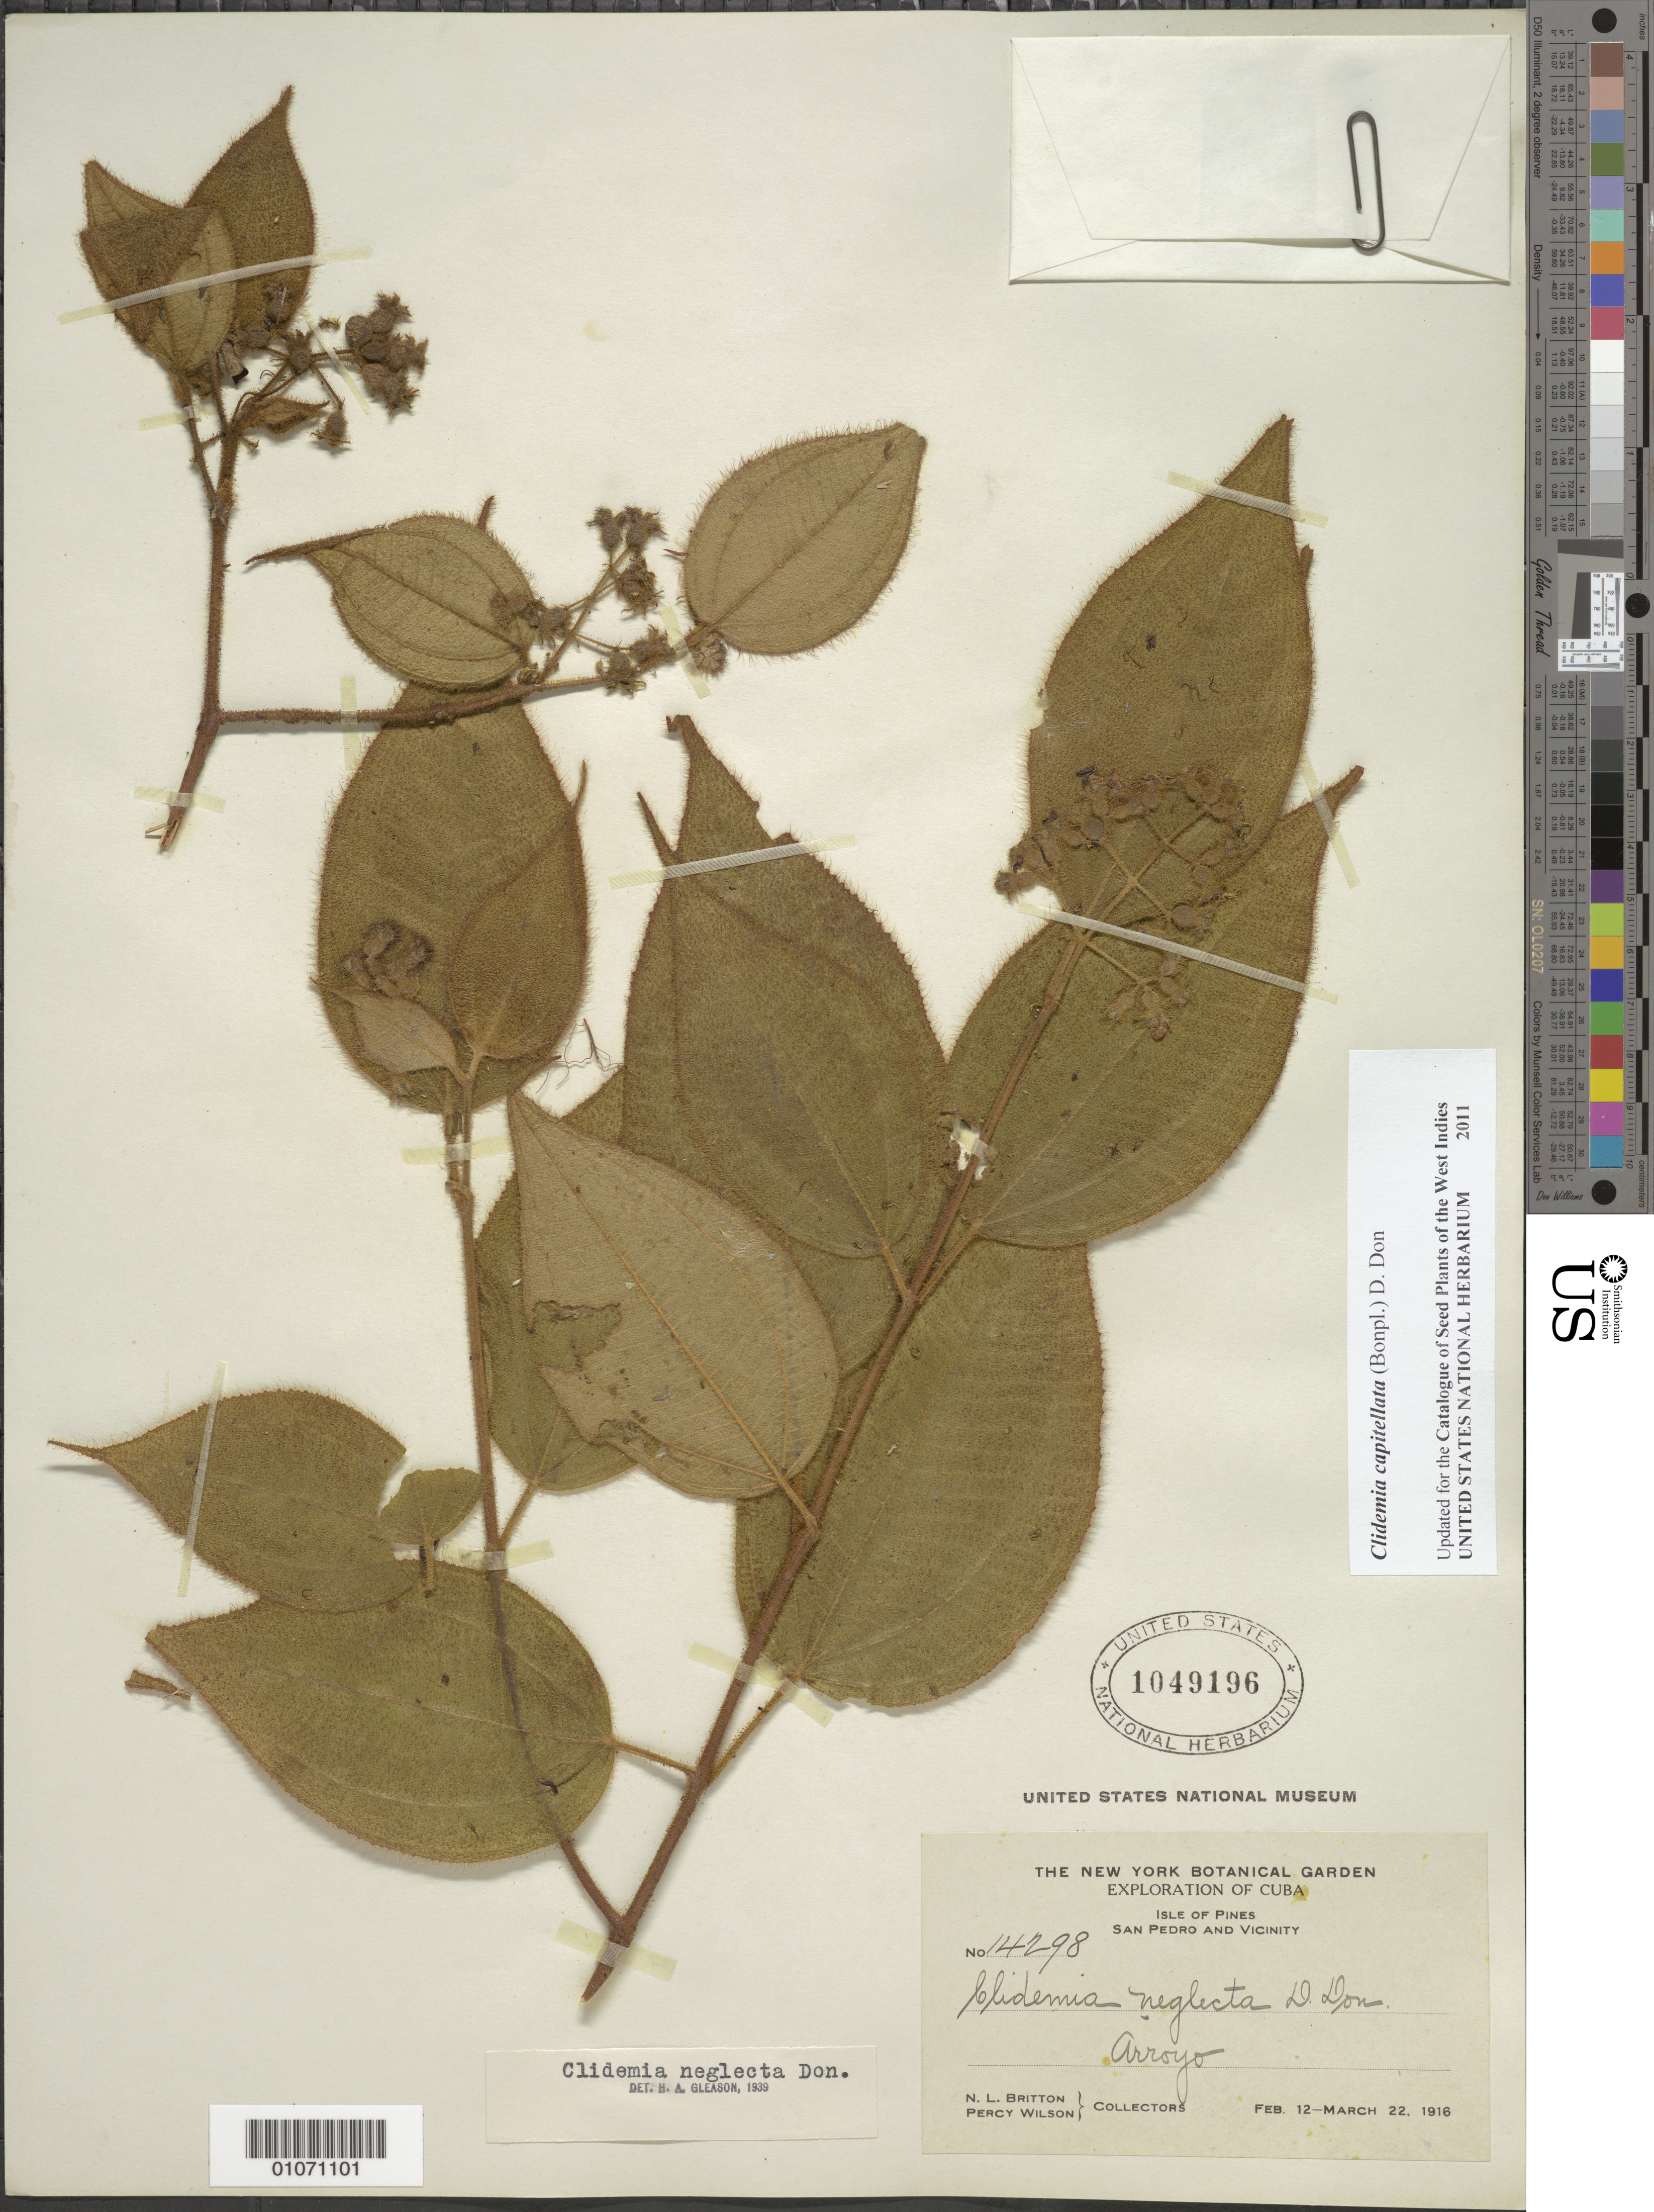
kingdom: Plantae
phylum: Tracheophyta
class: Magnoliopsida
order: Myrtales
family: Melastomataceae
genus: Clidemia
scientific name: Clidemia urceolata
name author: DC.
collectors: N. Britton, E. G. Britton & P. Wilson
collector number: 14298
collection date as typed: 12 Feb 1916 to 22 Mar 1916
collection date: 1916-02-12/1916-03-22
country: Cuba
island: Isla de la Juventud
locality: San Pedro and vicinity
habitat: Arroyo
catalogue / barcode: US 1049196